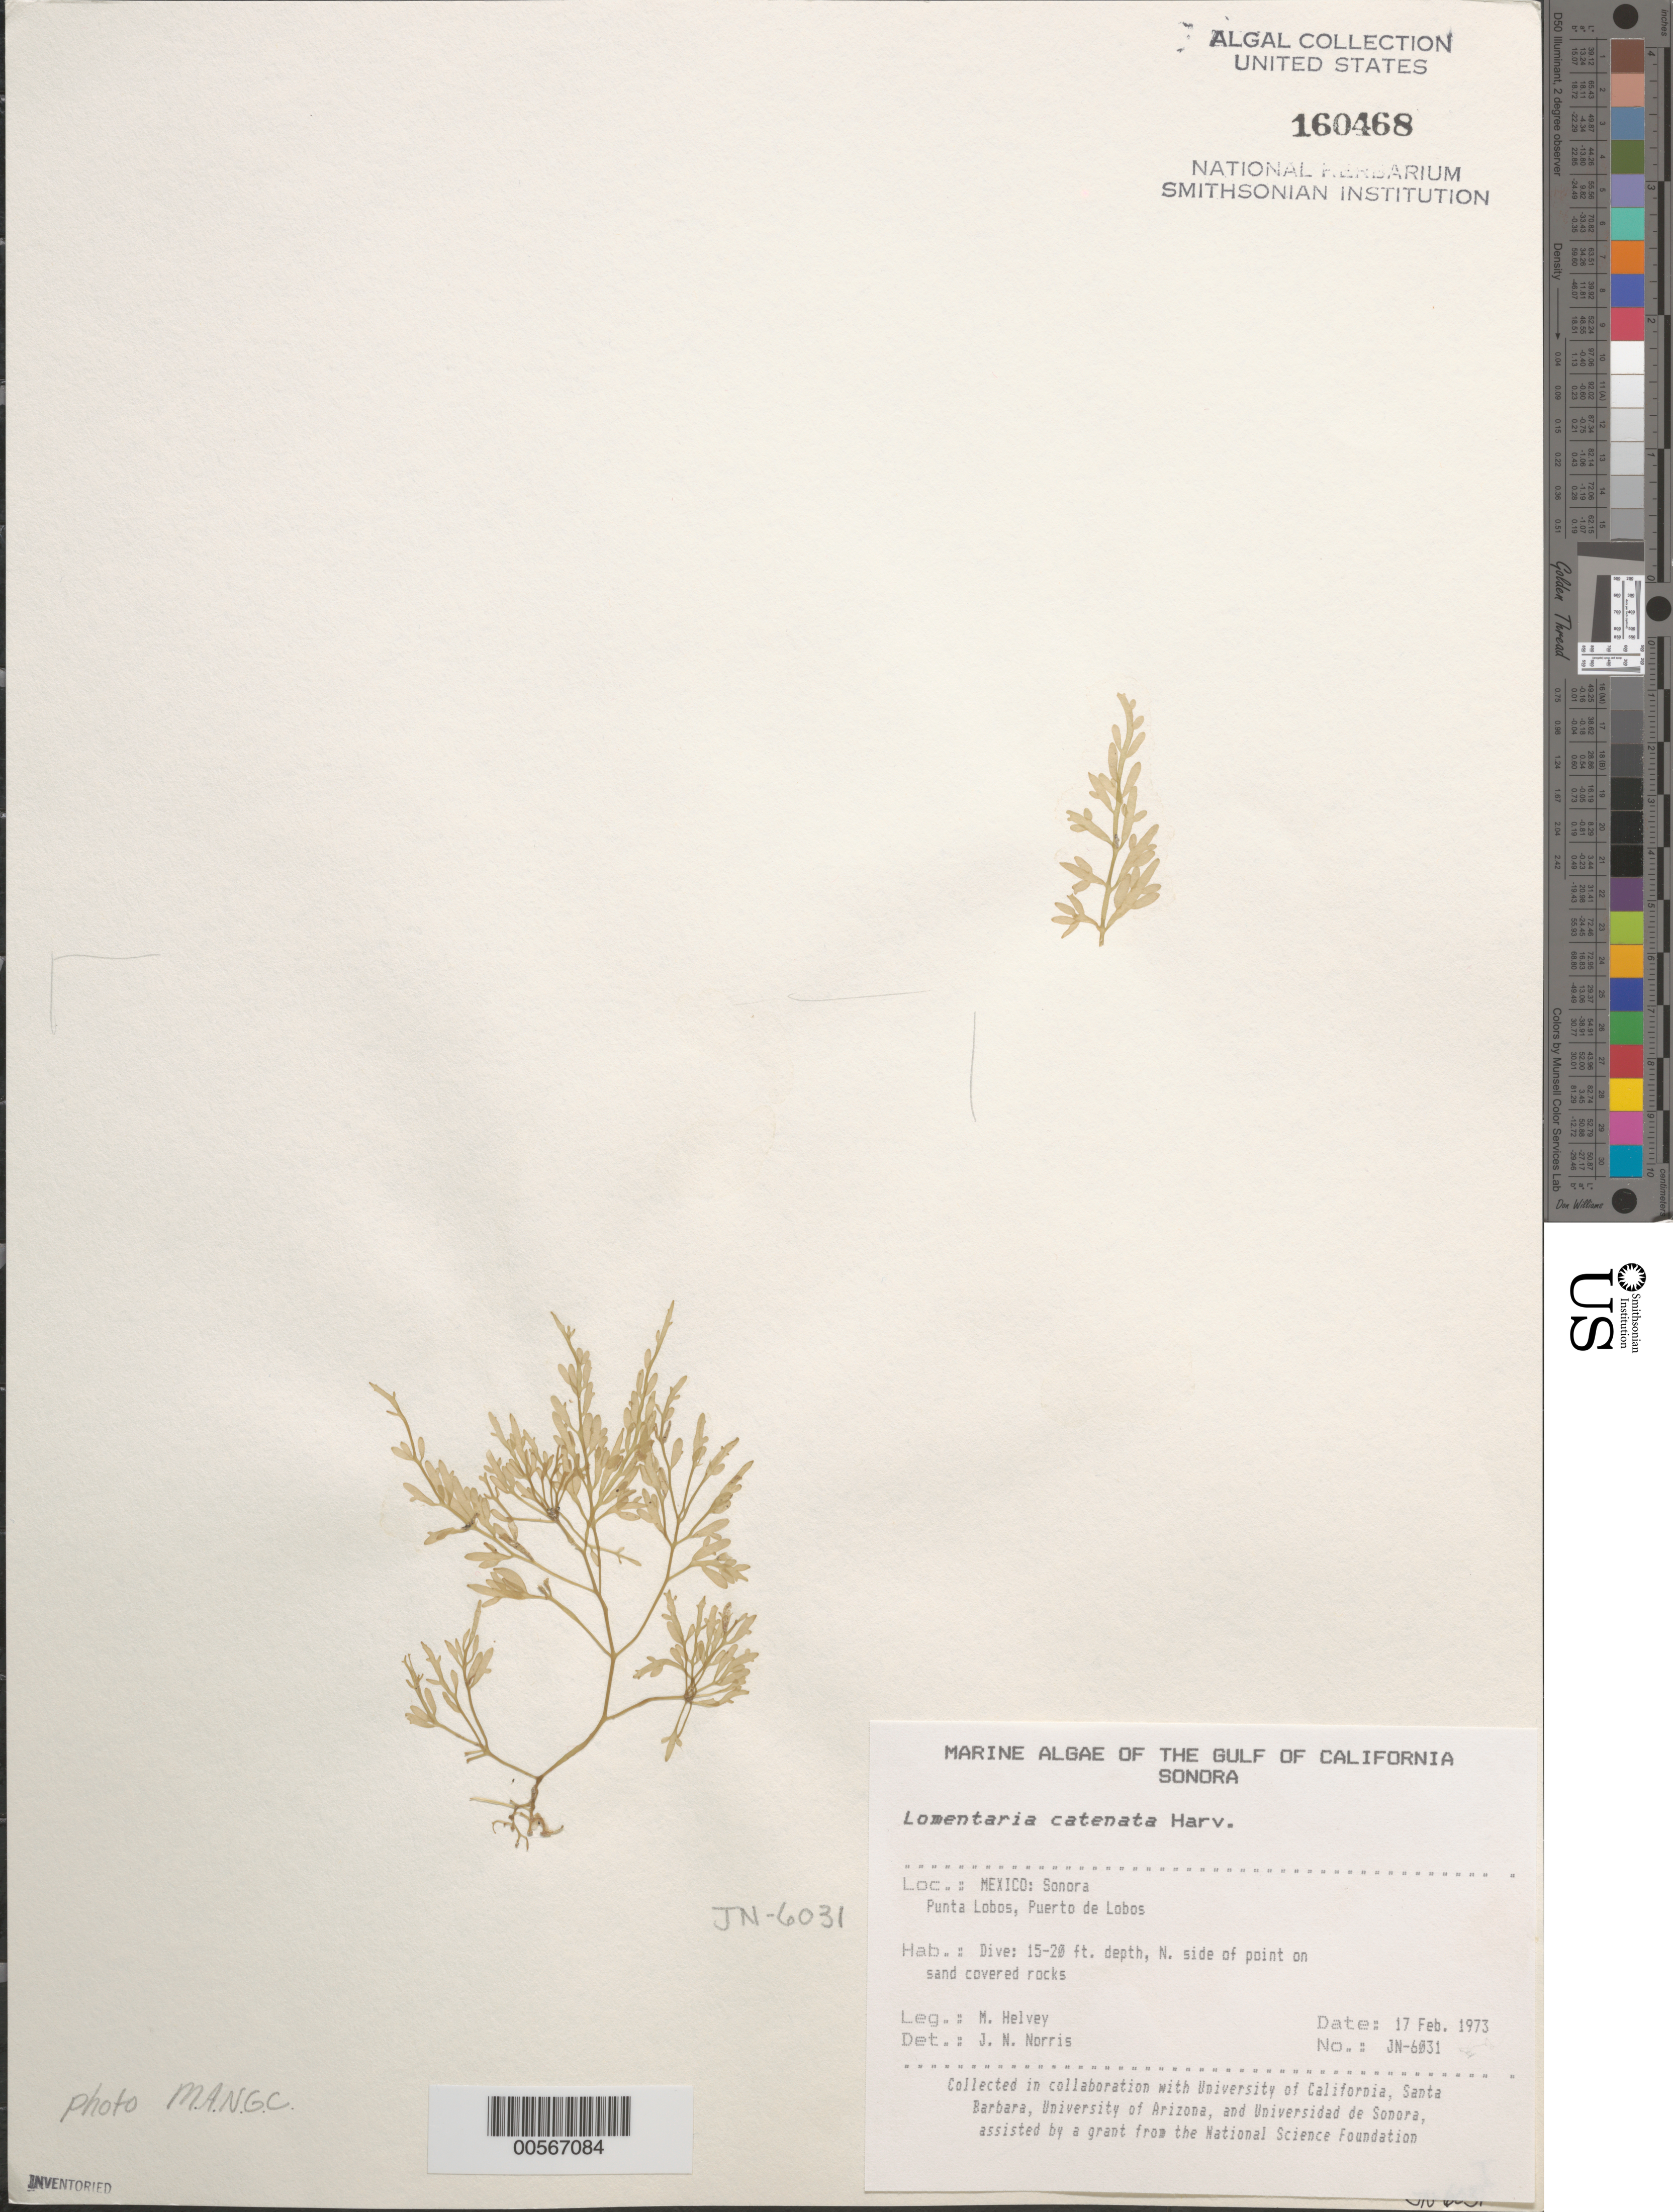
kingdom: Plantae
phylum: Rhodophyta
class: Florideophyceae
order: Rhodymeniales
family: Lomentariaceae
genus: Fushitsunagia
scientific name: Fushitsunagia catenata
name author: (Harv.) Filloramo & G.W. Saunders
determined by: Algae name updating Project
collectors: M. Helvey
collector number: JN-6031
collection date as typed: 17 Feb 1973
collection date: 1973-02-17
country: Mexico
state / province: Sonora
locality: Punta lobos, puerto de lobos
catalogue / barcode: US 160468